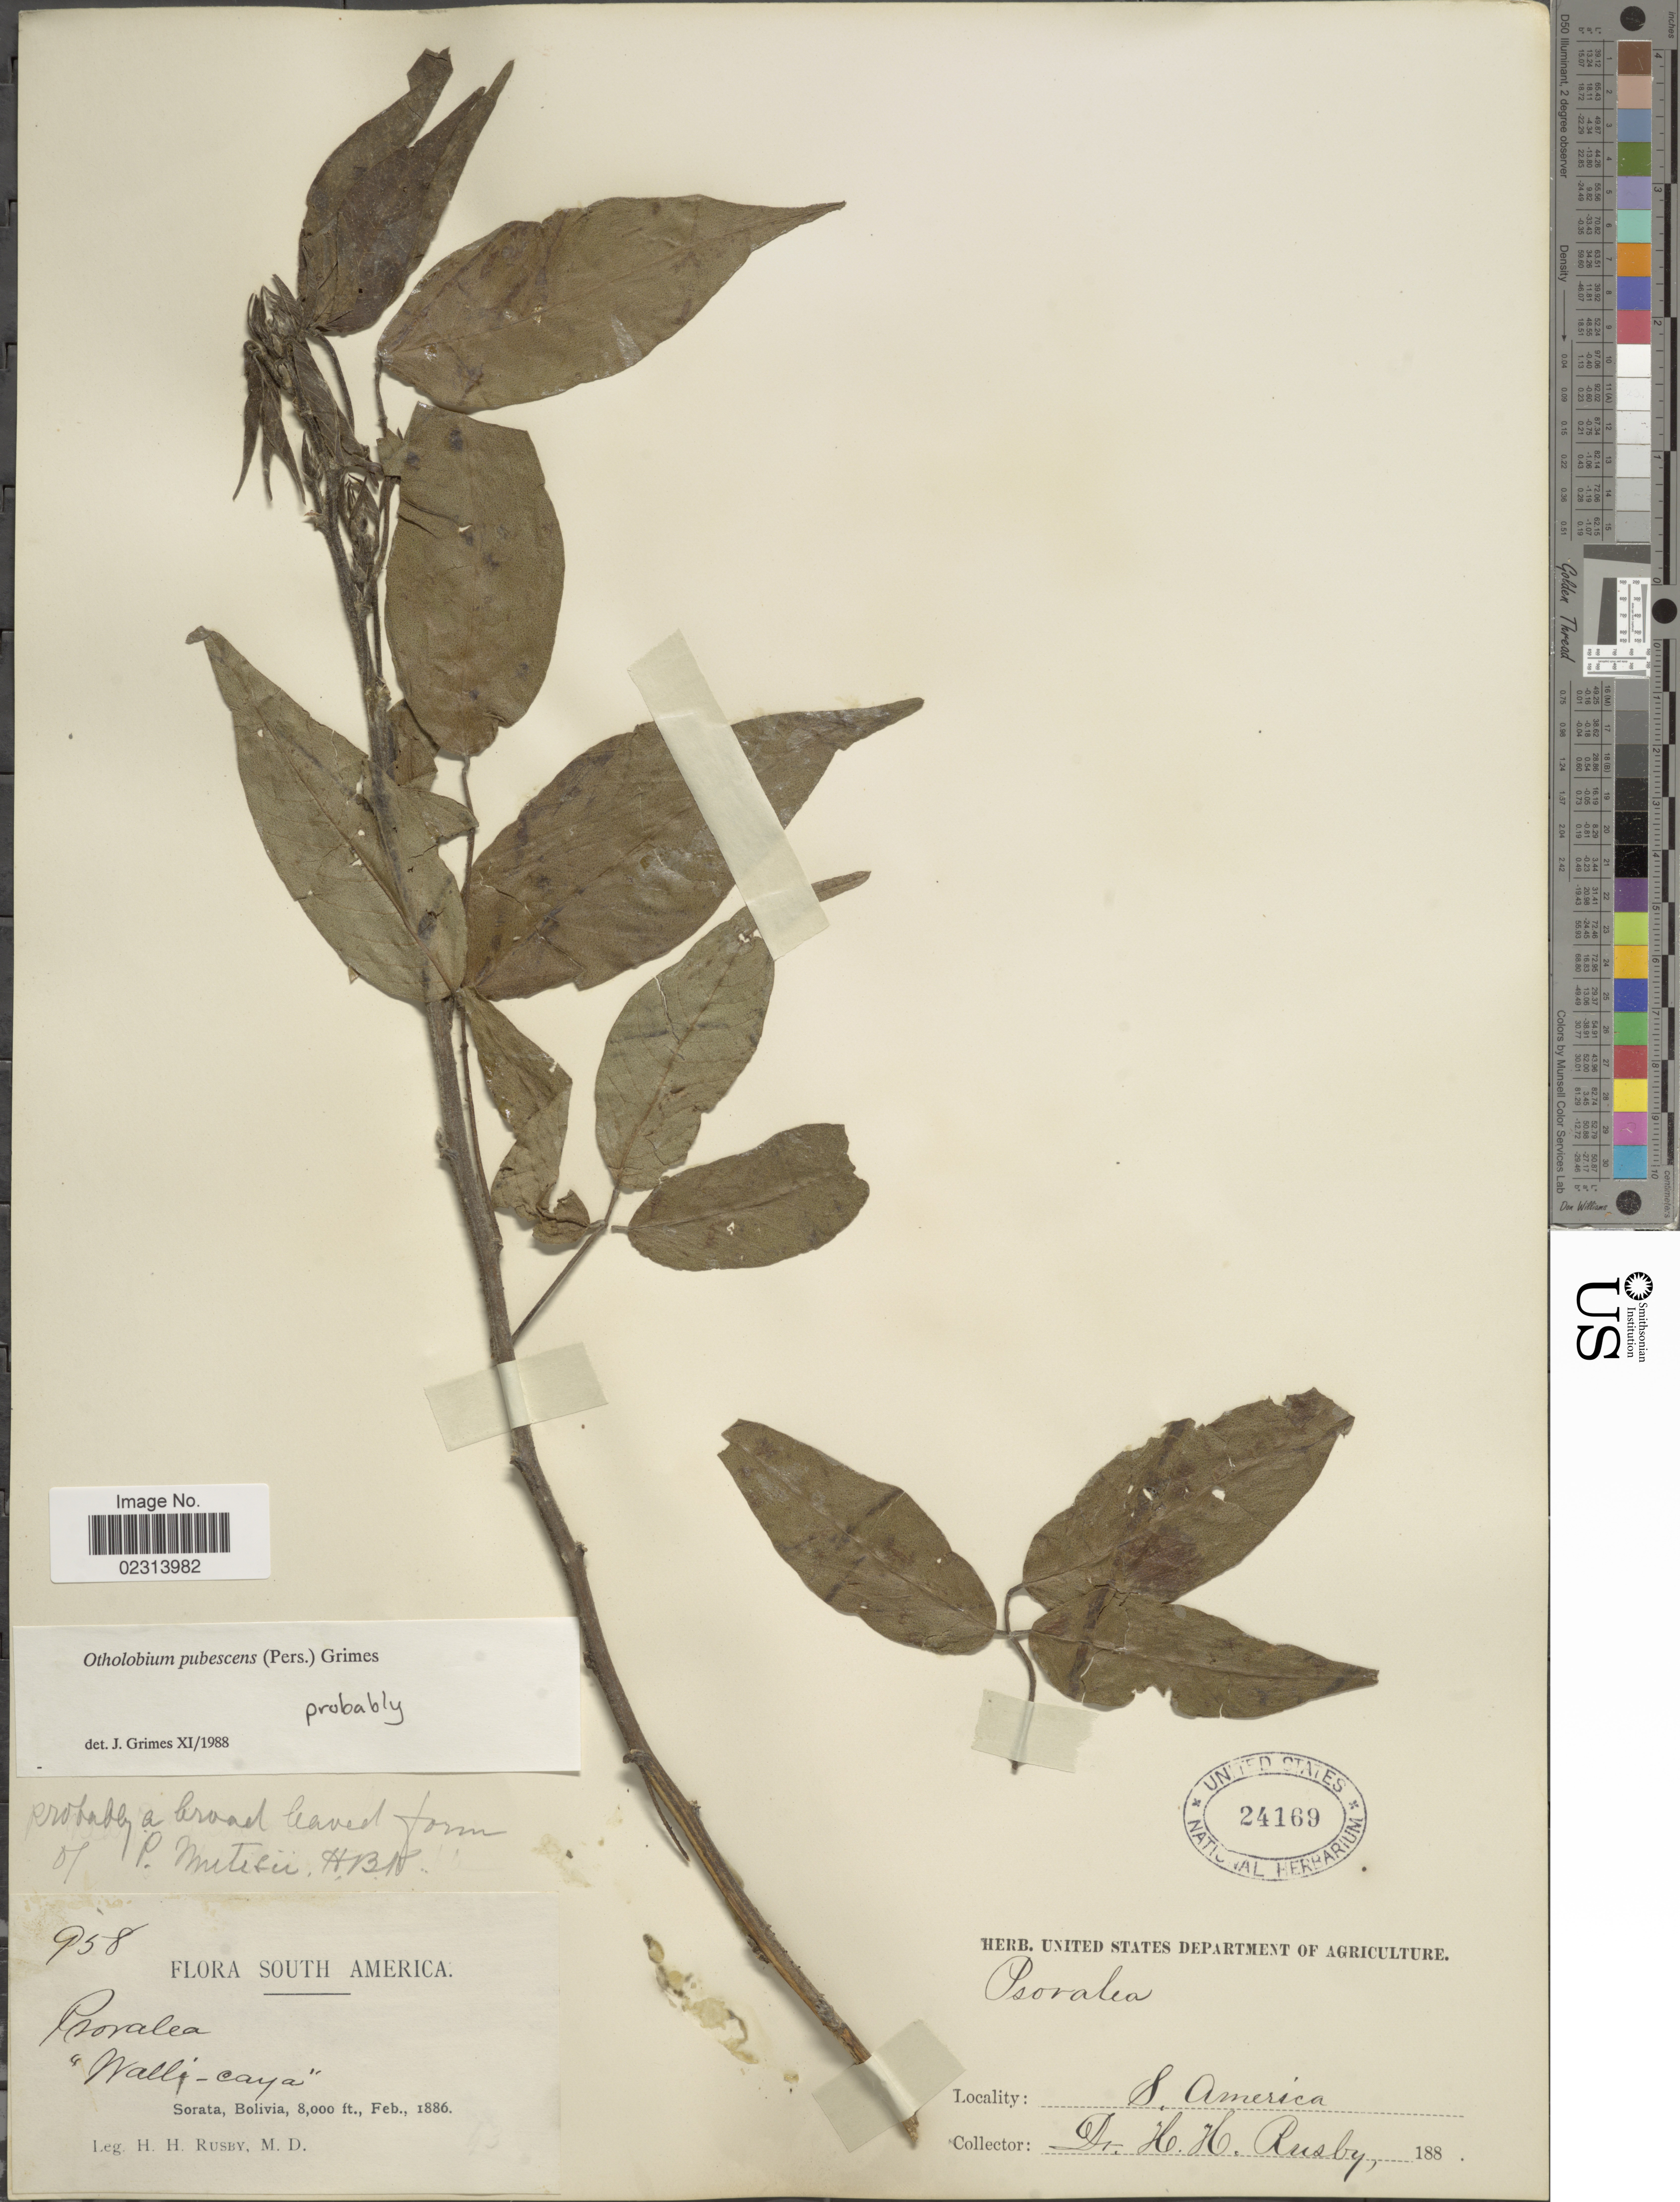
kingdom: Plantae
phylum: Tracheophyta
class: Magnoliopsida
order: Fabales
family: Fabaceae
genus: Otholobium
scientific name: Otholobium pubescens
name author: (Poir.) J.W. Grimes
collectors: H. H. Rusby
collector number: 958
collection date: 1886-02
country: Bolivia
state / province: La Páz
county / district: Larecaja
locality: Sorata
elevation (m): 2438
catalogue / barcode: US 24169